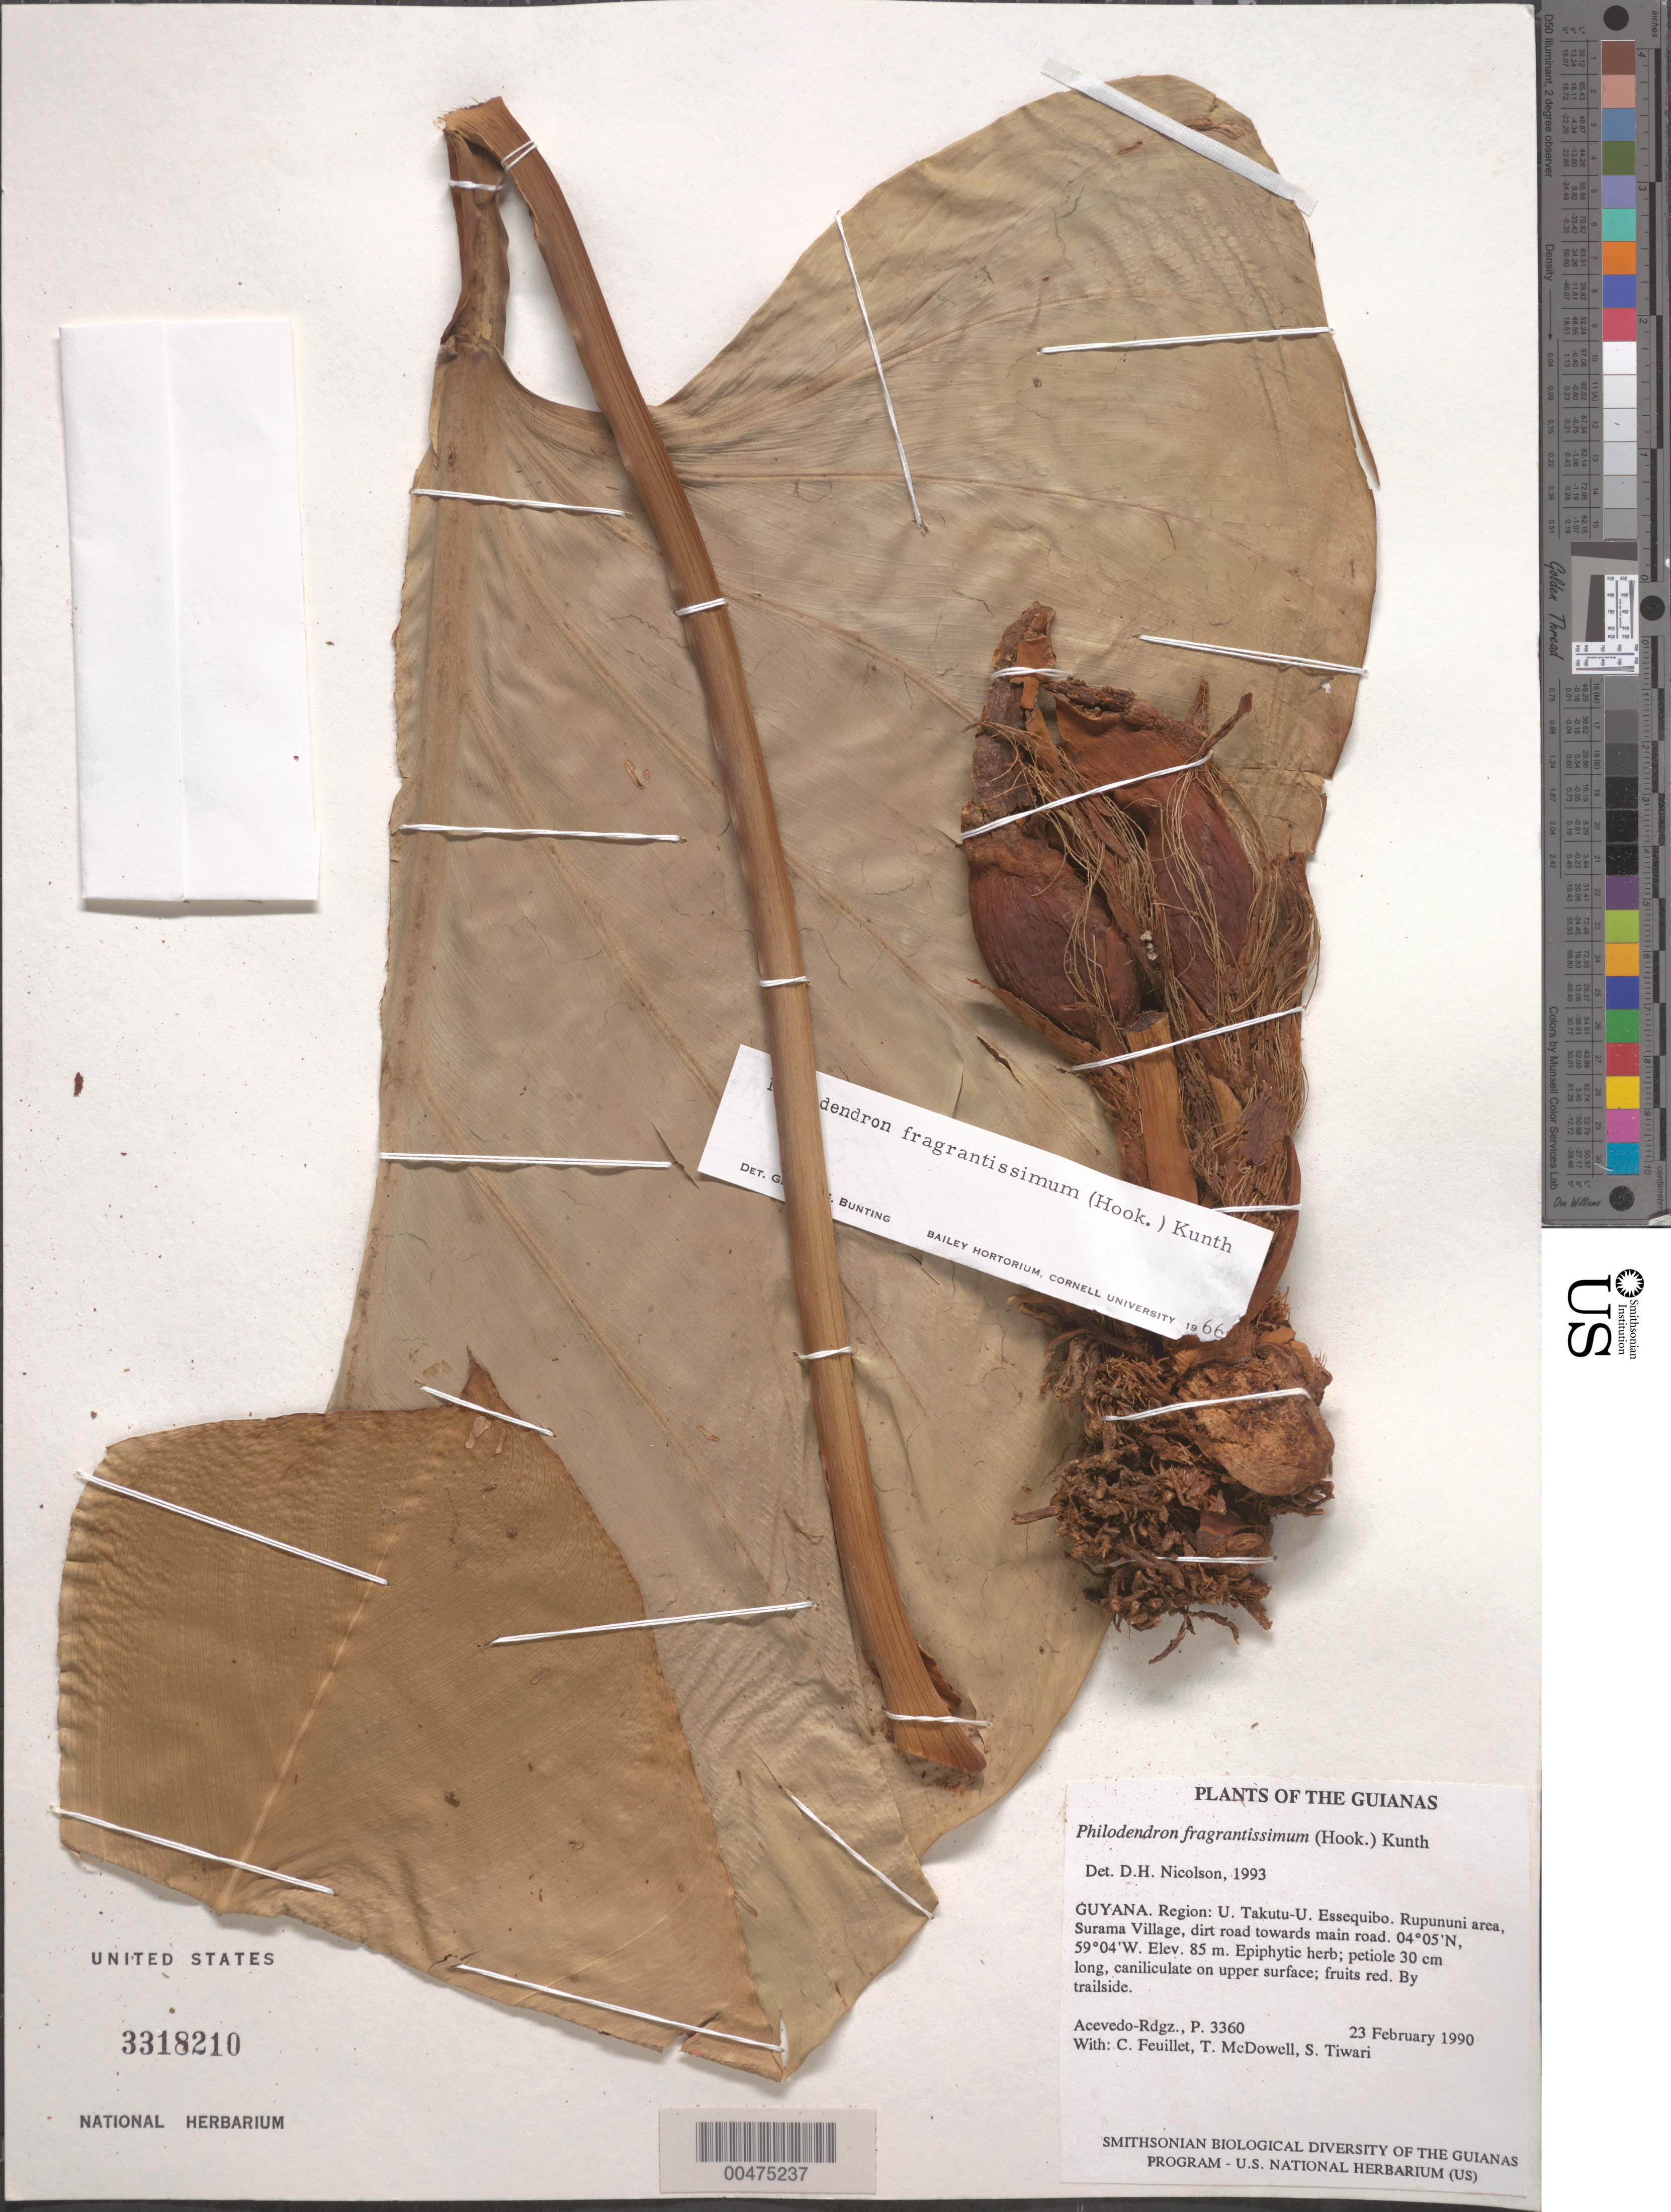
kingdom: Plantae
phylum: Tracheophyta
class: Liliopsida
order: Alismatales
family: Araceae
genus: Philodendron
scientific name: Philodendron fragrantissimum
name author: (G. Don) Kunth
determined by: Nicolson, Dan H.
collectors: P. Acevedo-Rodr., C. Feuillet, T. McDowell & S. Tiwari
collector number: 3360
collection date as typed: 23 Feb 1990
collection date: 1990-02-23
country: Guyana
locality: U. Takutu - U. Essequibo. Rupununi area, Surama Village, dirt road towards main road.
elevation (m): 85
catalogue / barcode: US 3318210